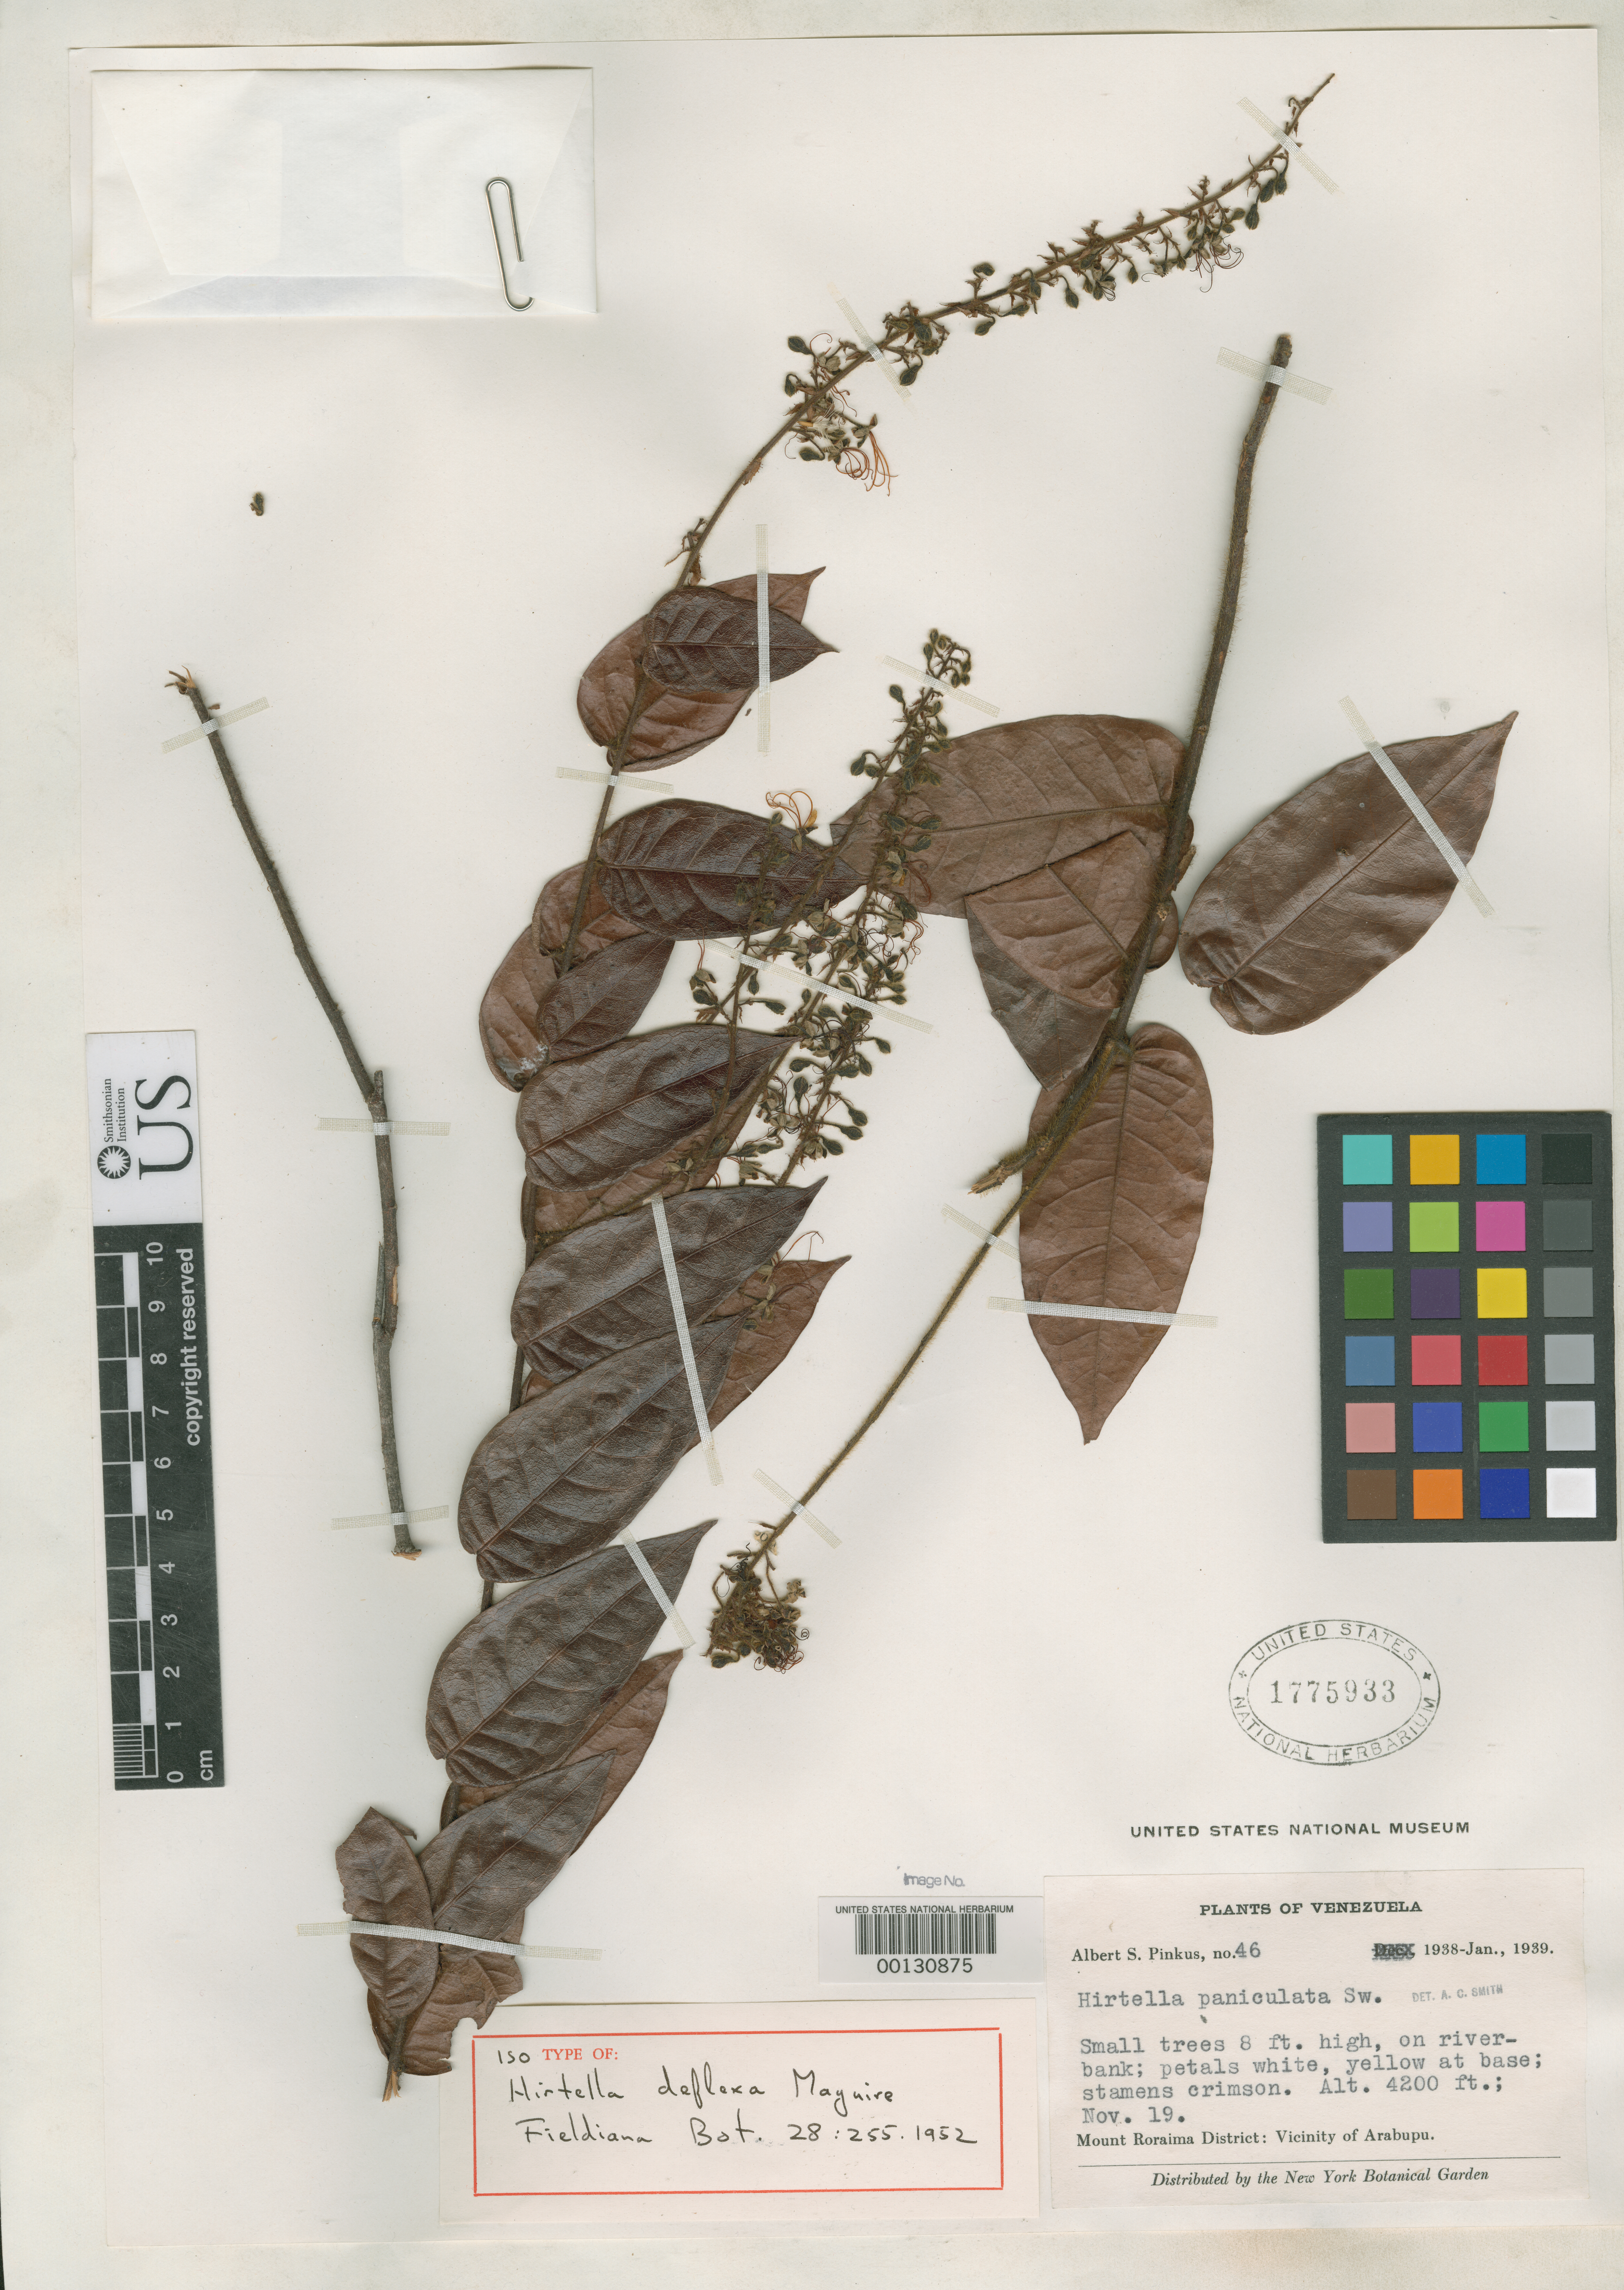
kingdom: Plantae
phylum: Tracheophyta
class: Magnoliopsida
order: Malpighiales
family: Chrysobalanaceae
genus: Hirtella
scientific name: Hirtella deflexa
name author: Maguire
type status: Isotype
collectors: A. Pinkus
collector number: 46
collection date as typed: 19 Nov 1938 or 19 Nov 1939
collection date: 1938-11-19 or 1939-11-19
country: Venezuela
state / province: Bolivar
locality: Vicinity of Arabupu [= Arabopo?]. Mount Roraima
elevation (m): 1280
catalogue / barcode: US 1775933